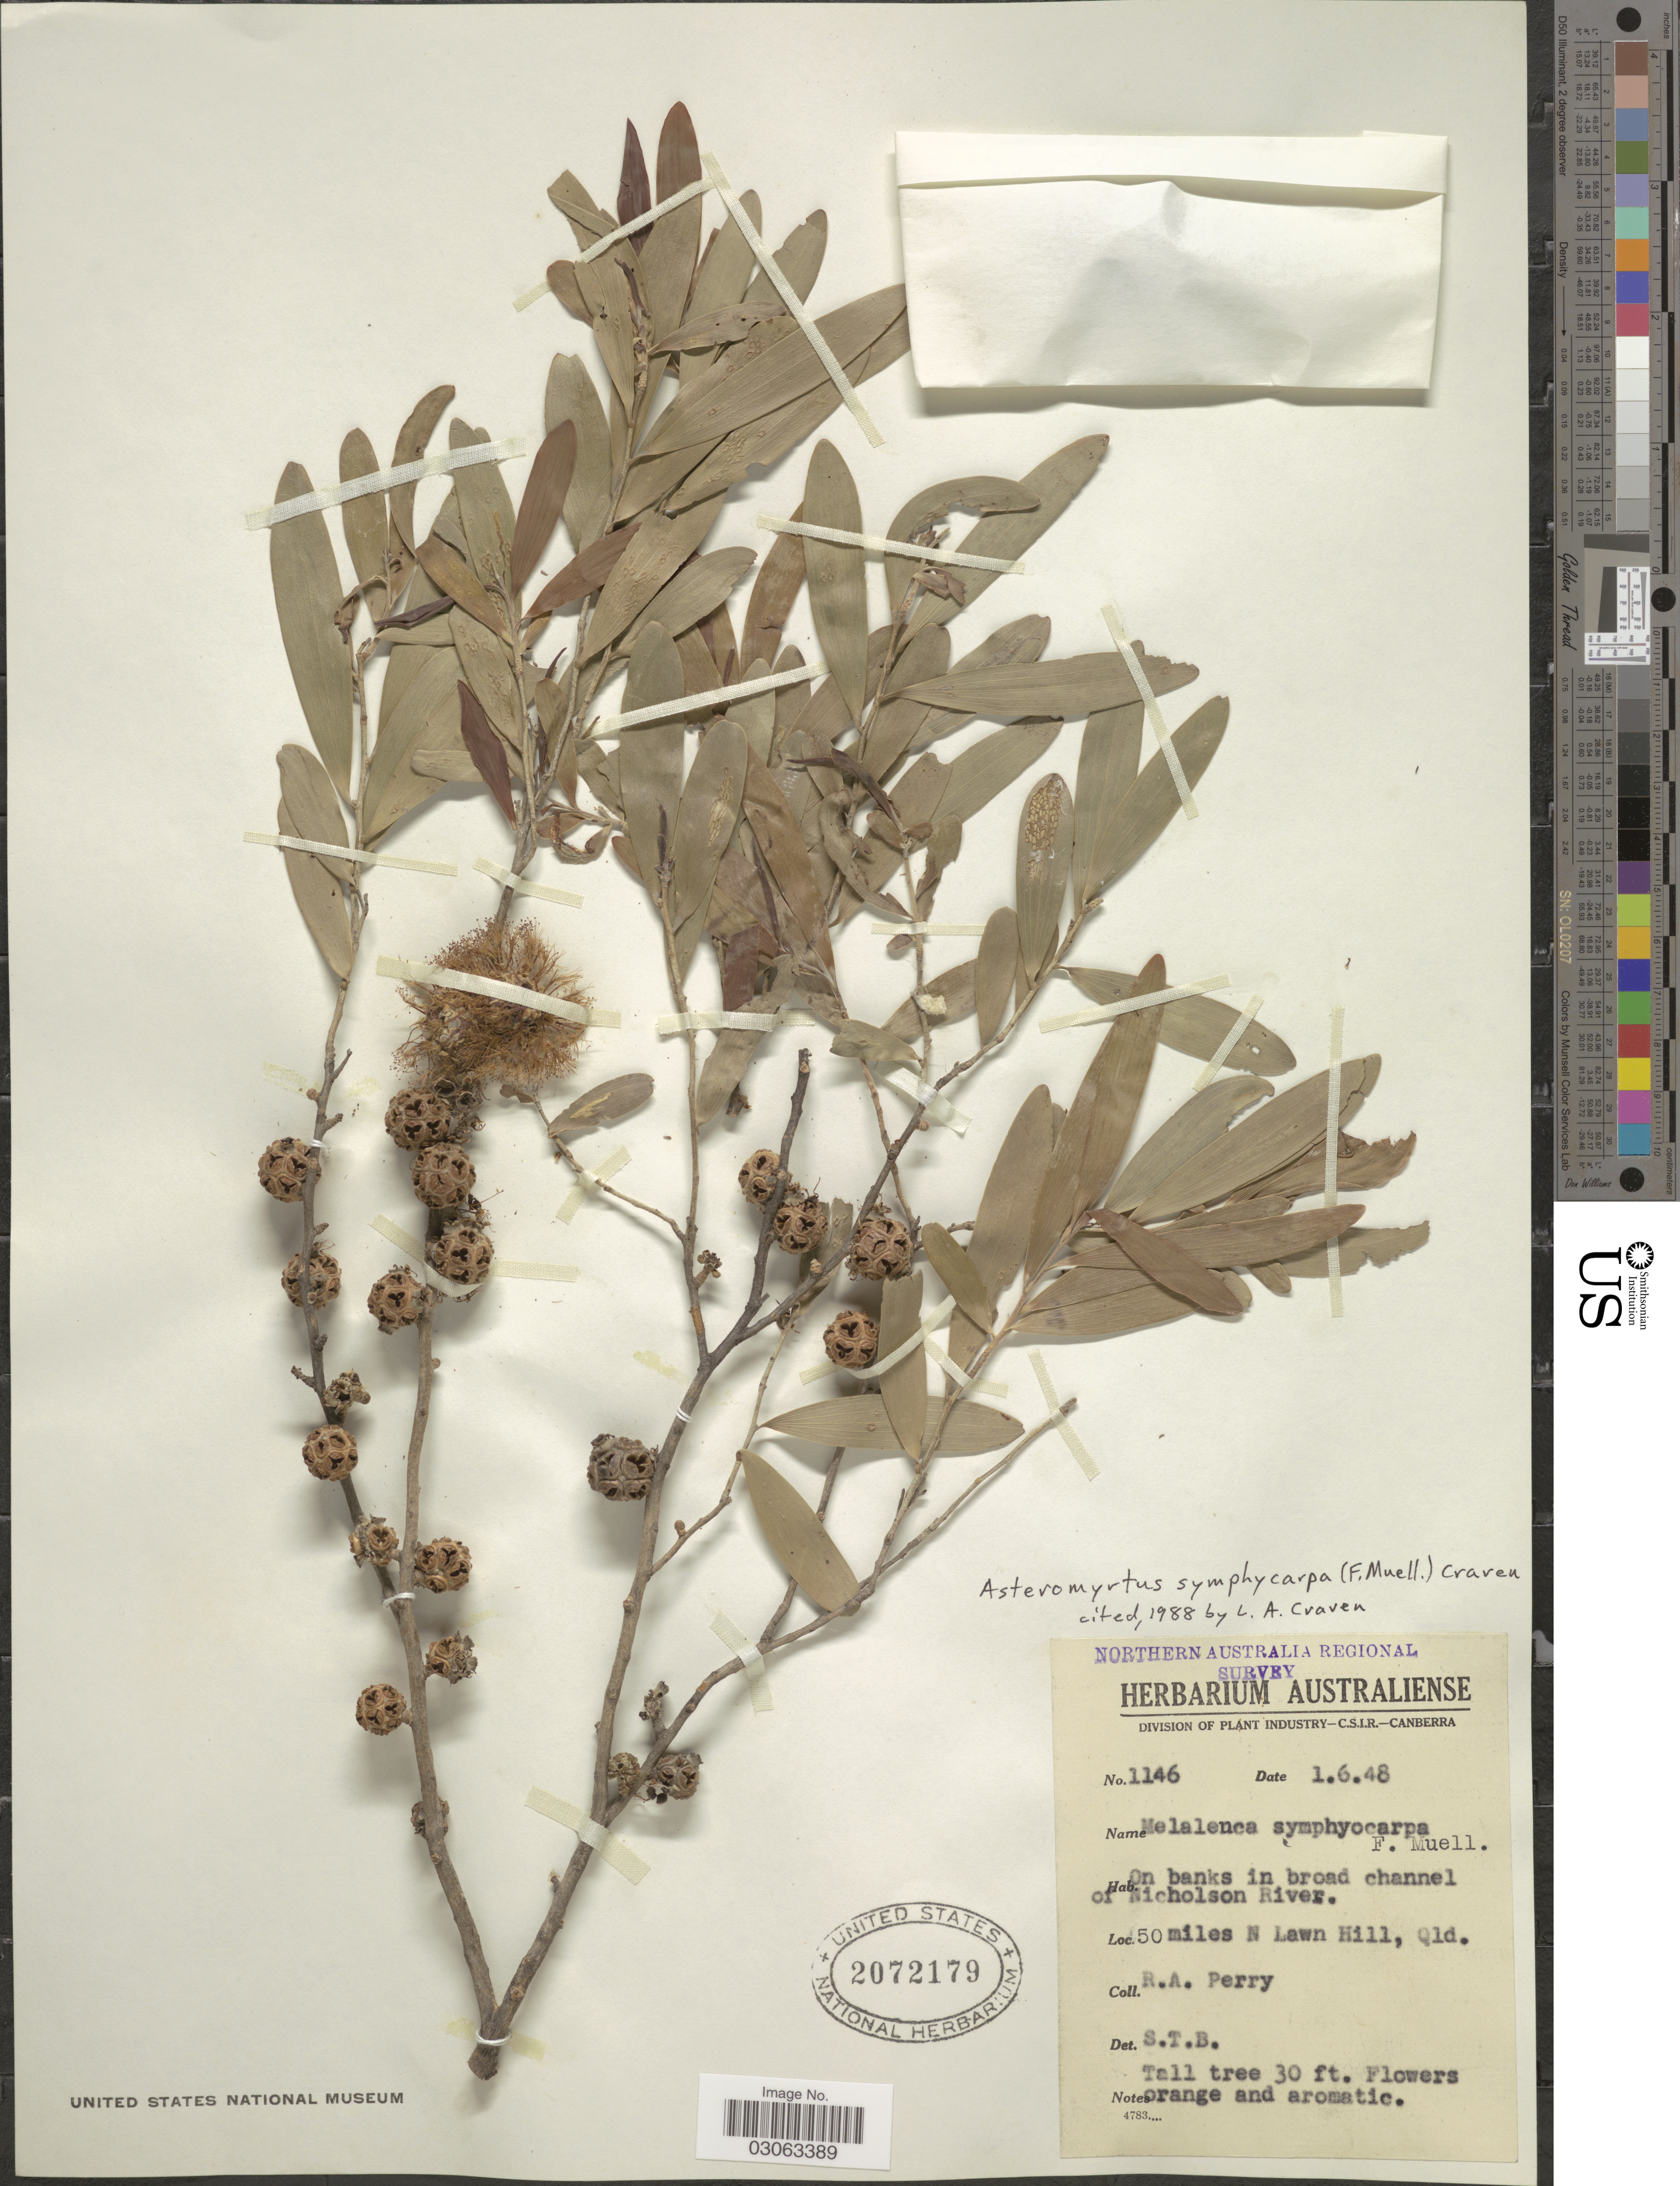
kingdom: Plantae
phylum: Tracheophyta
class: Magnoliopsida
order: Myrtales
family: Myrtaceae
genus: Asteromyrtus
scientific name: Asteromyrtus symphyocarpa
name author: (F. Muell.) Craven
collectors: Perry, R. A.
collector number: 1146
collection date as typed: Transcribed d/m/y: 1/6/48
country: Australia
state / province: Queensland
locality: On banks in broad channel of Nicholson River. 50 miles N Lawn Hill, Qld.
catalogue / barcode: US 2072179